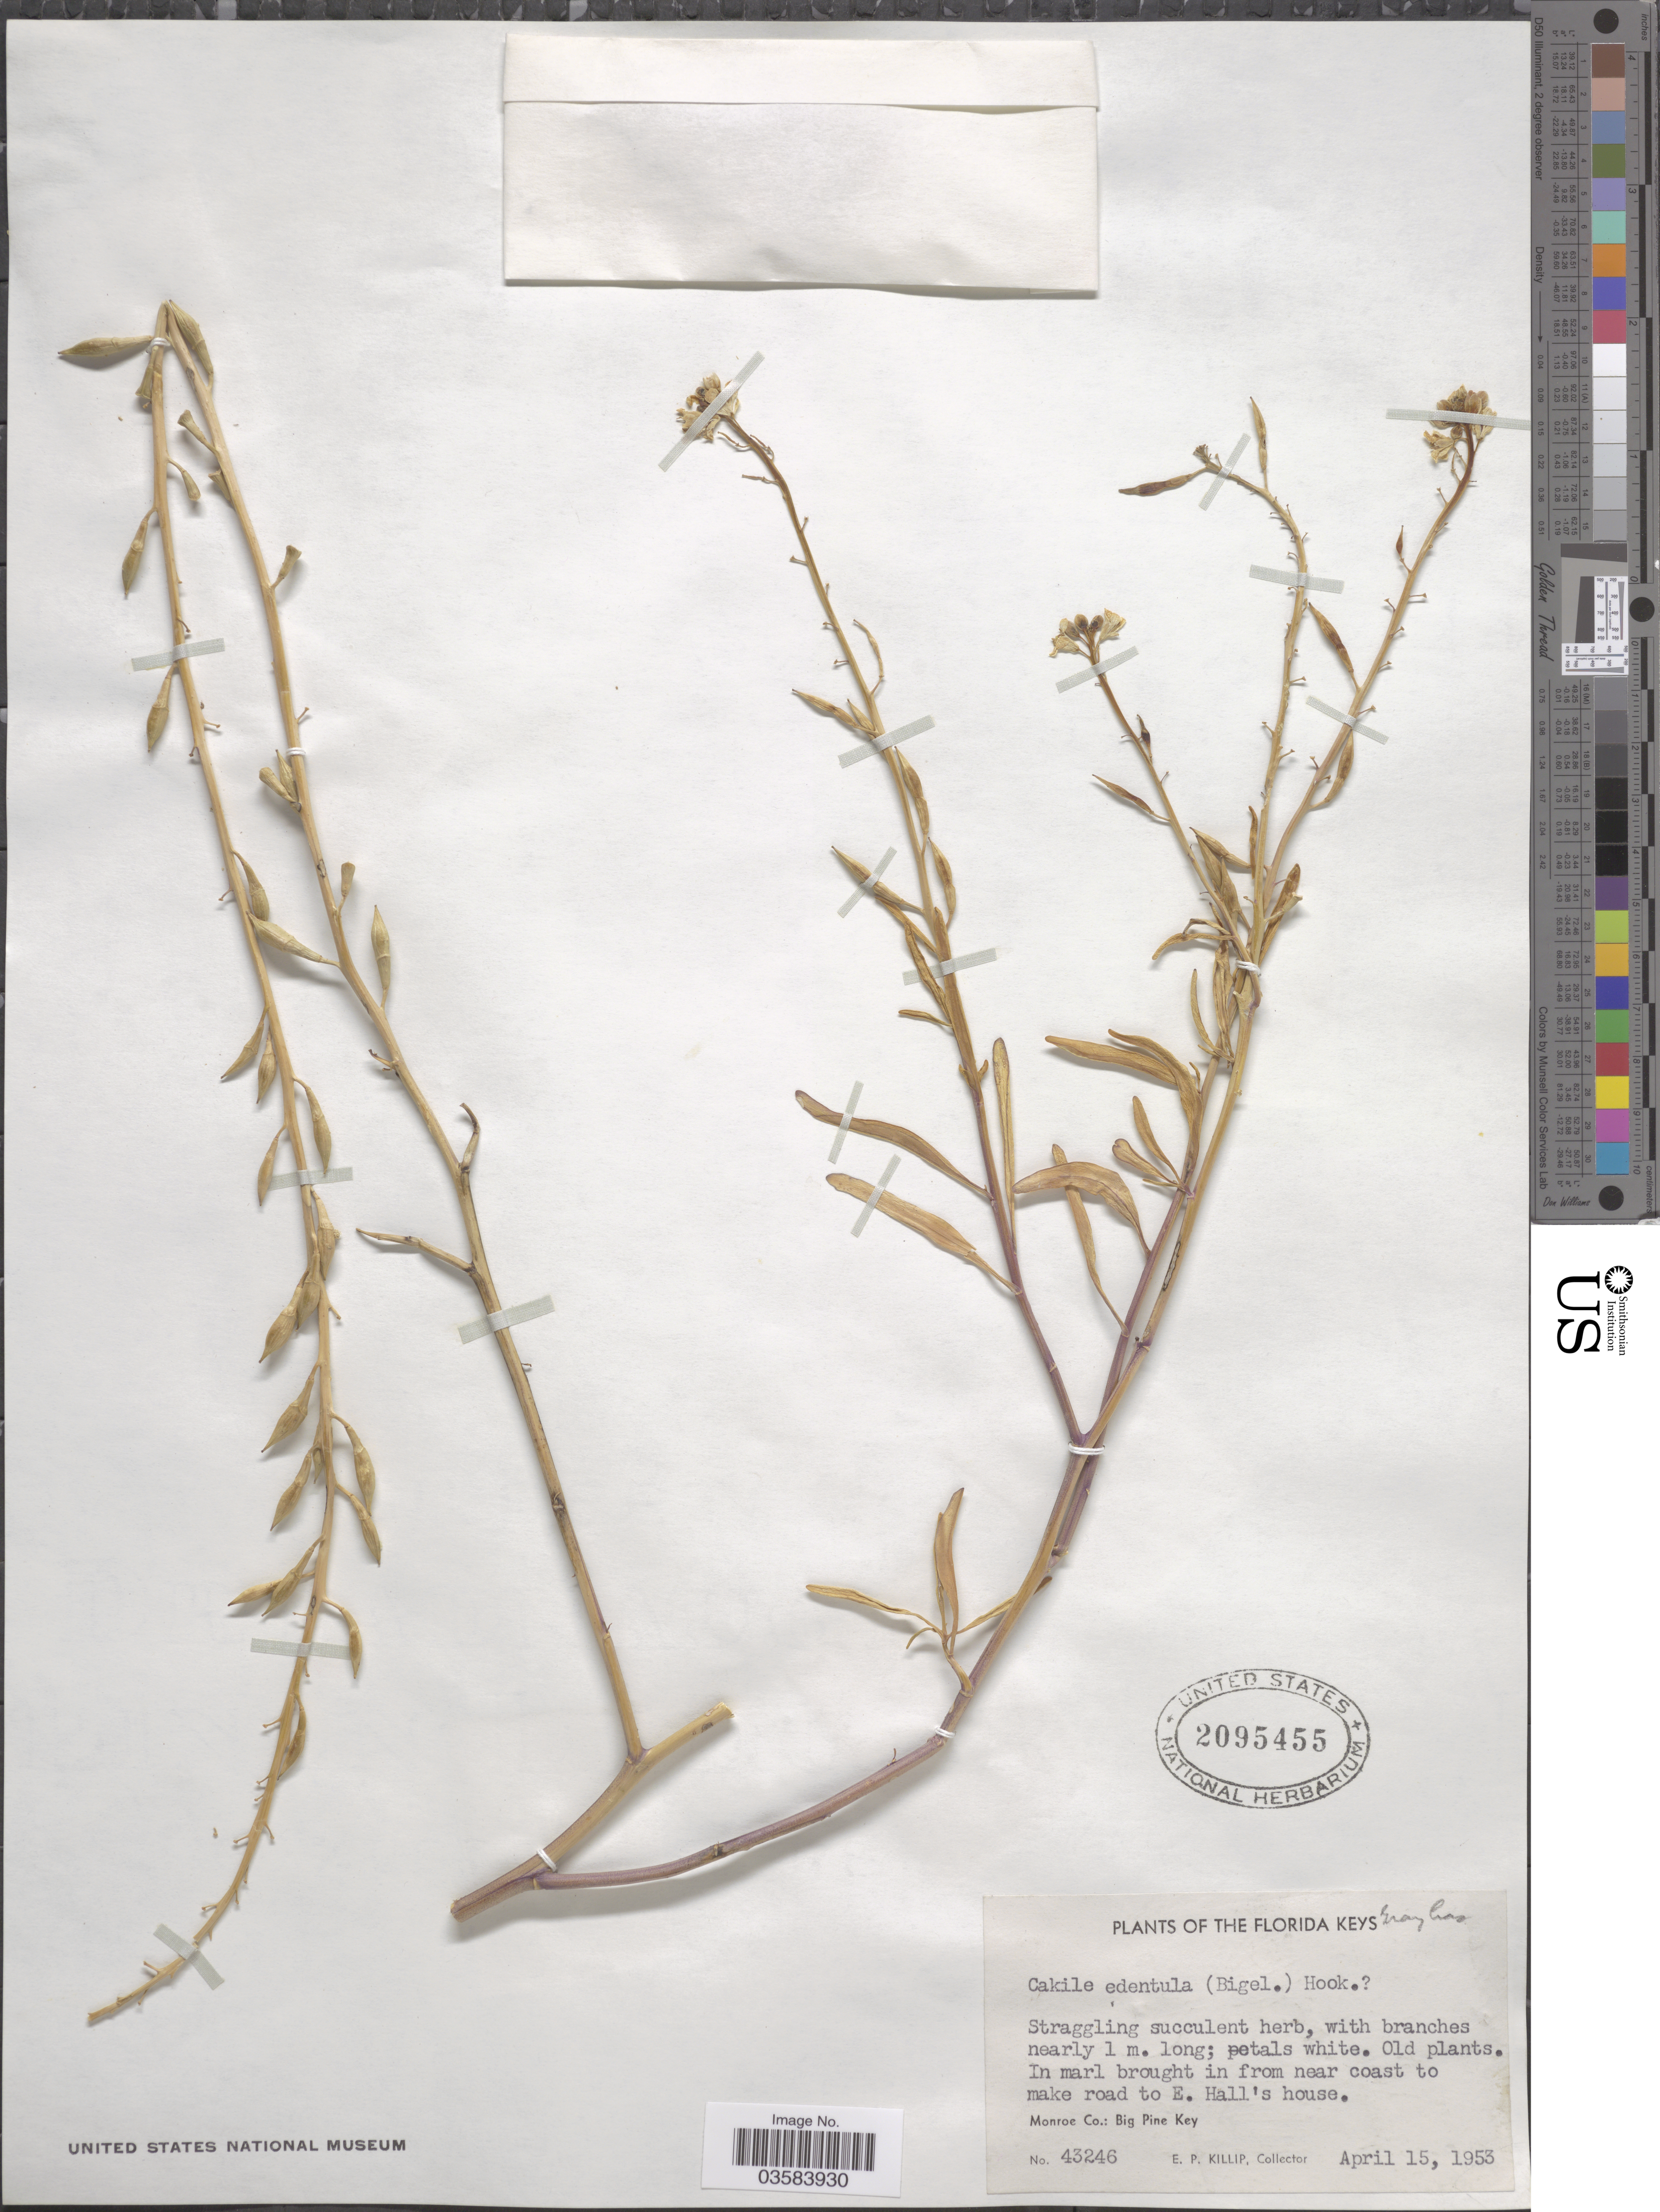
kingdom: Plantae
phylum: Tracheophyta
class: Magnoliopsida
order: Brassicales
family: Brassicaceae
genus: Cakile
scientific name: Cakile sp.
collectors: E. P. Killip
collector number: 43246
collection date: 1953-04-15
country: United States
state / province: Florida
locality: The Florida Keys. In Marl brought in from near coast to make road to E. Hall's house. Monroe Co.: Big Pine Key.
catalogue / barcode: US 2095455